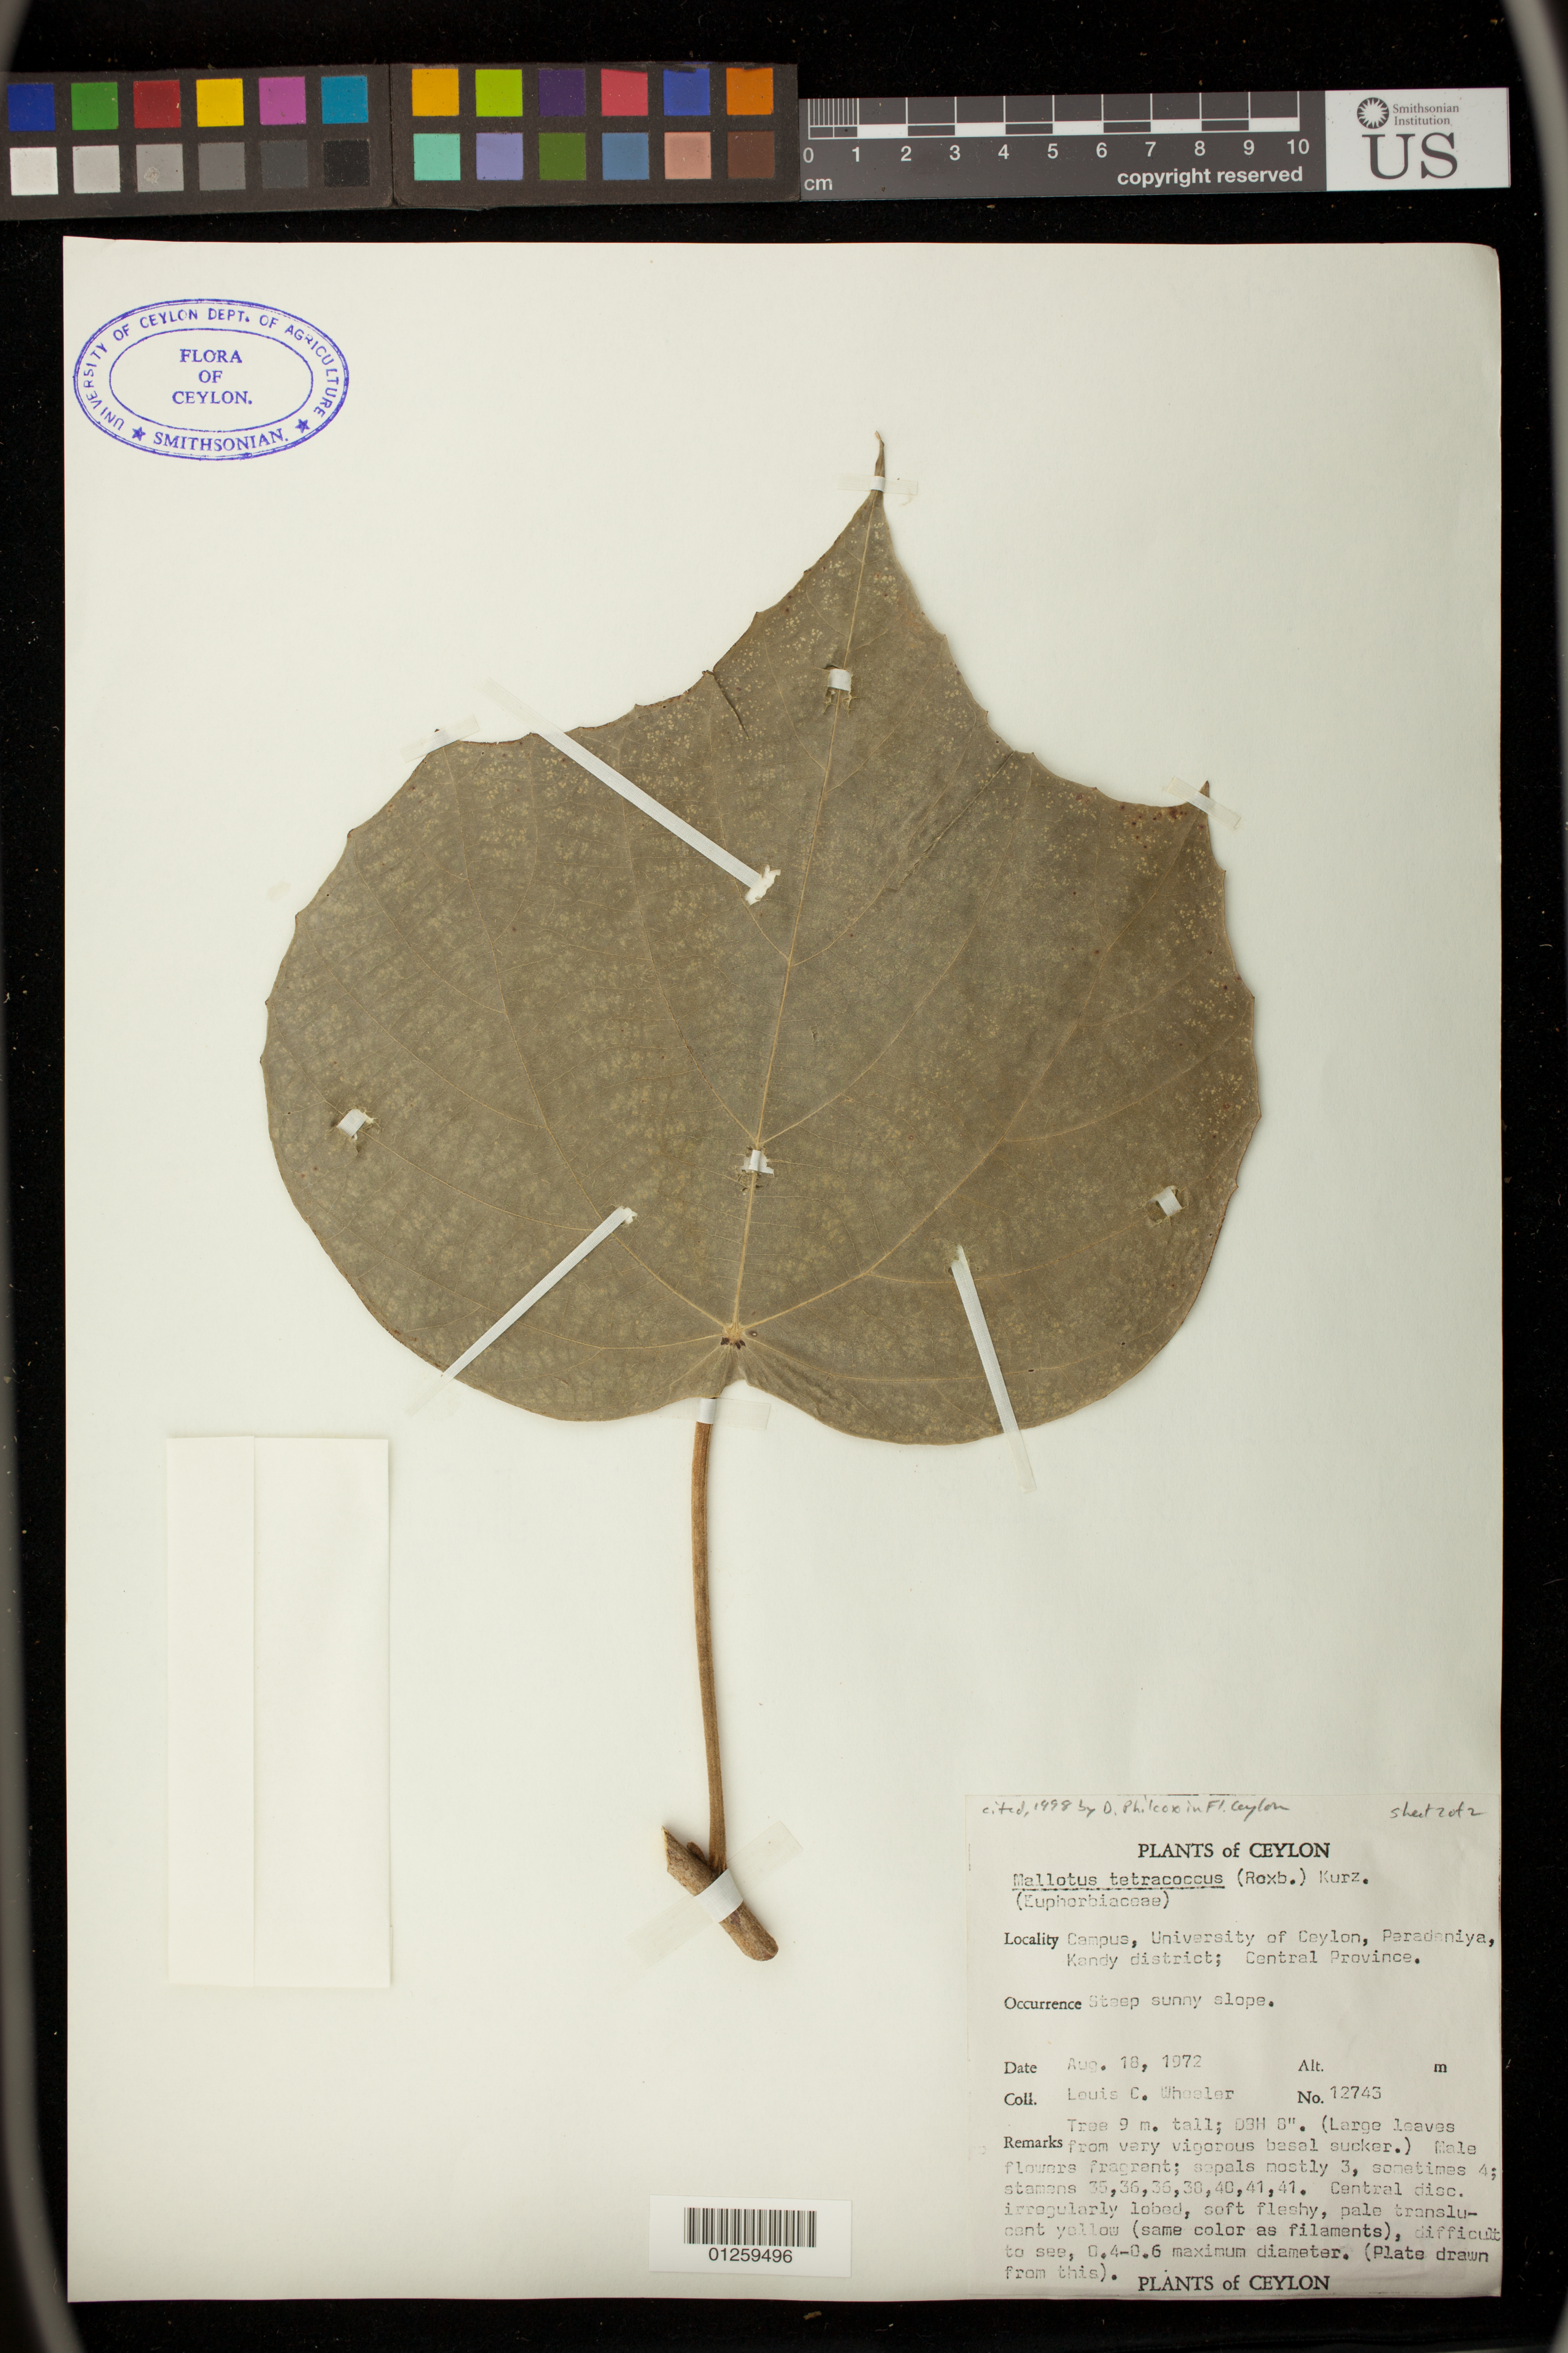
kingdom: Plantae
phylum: Tracheophyta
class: Magnoliopsida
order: Malpighiales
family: Euphorbiaceae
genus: Mallotus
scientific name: Mallotus tetracoccus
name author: (Roxb.) Kurz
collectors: L. C. Wheeler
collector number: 12743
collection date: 1972-08-18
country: Sri Lanka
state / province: Central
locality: Campus, University of Ceylon, Peradeniya, Kandy district